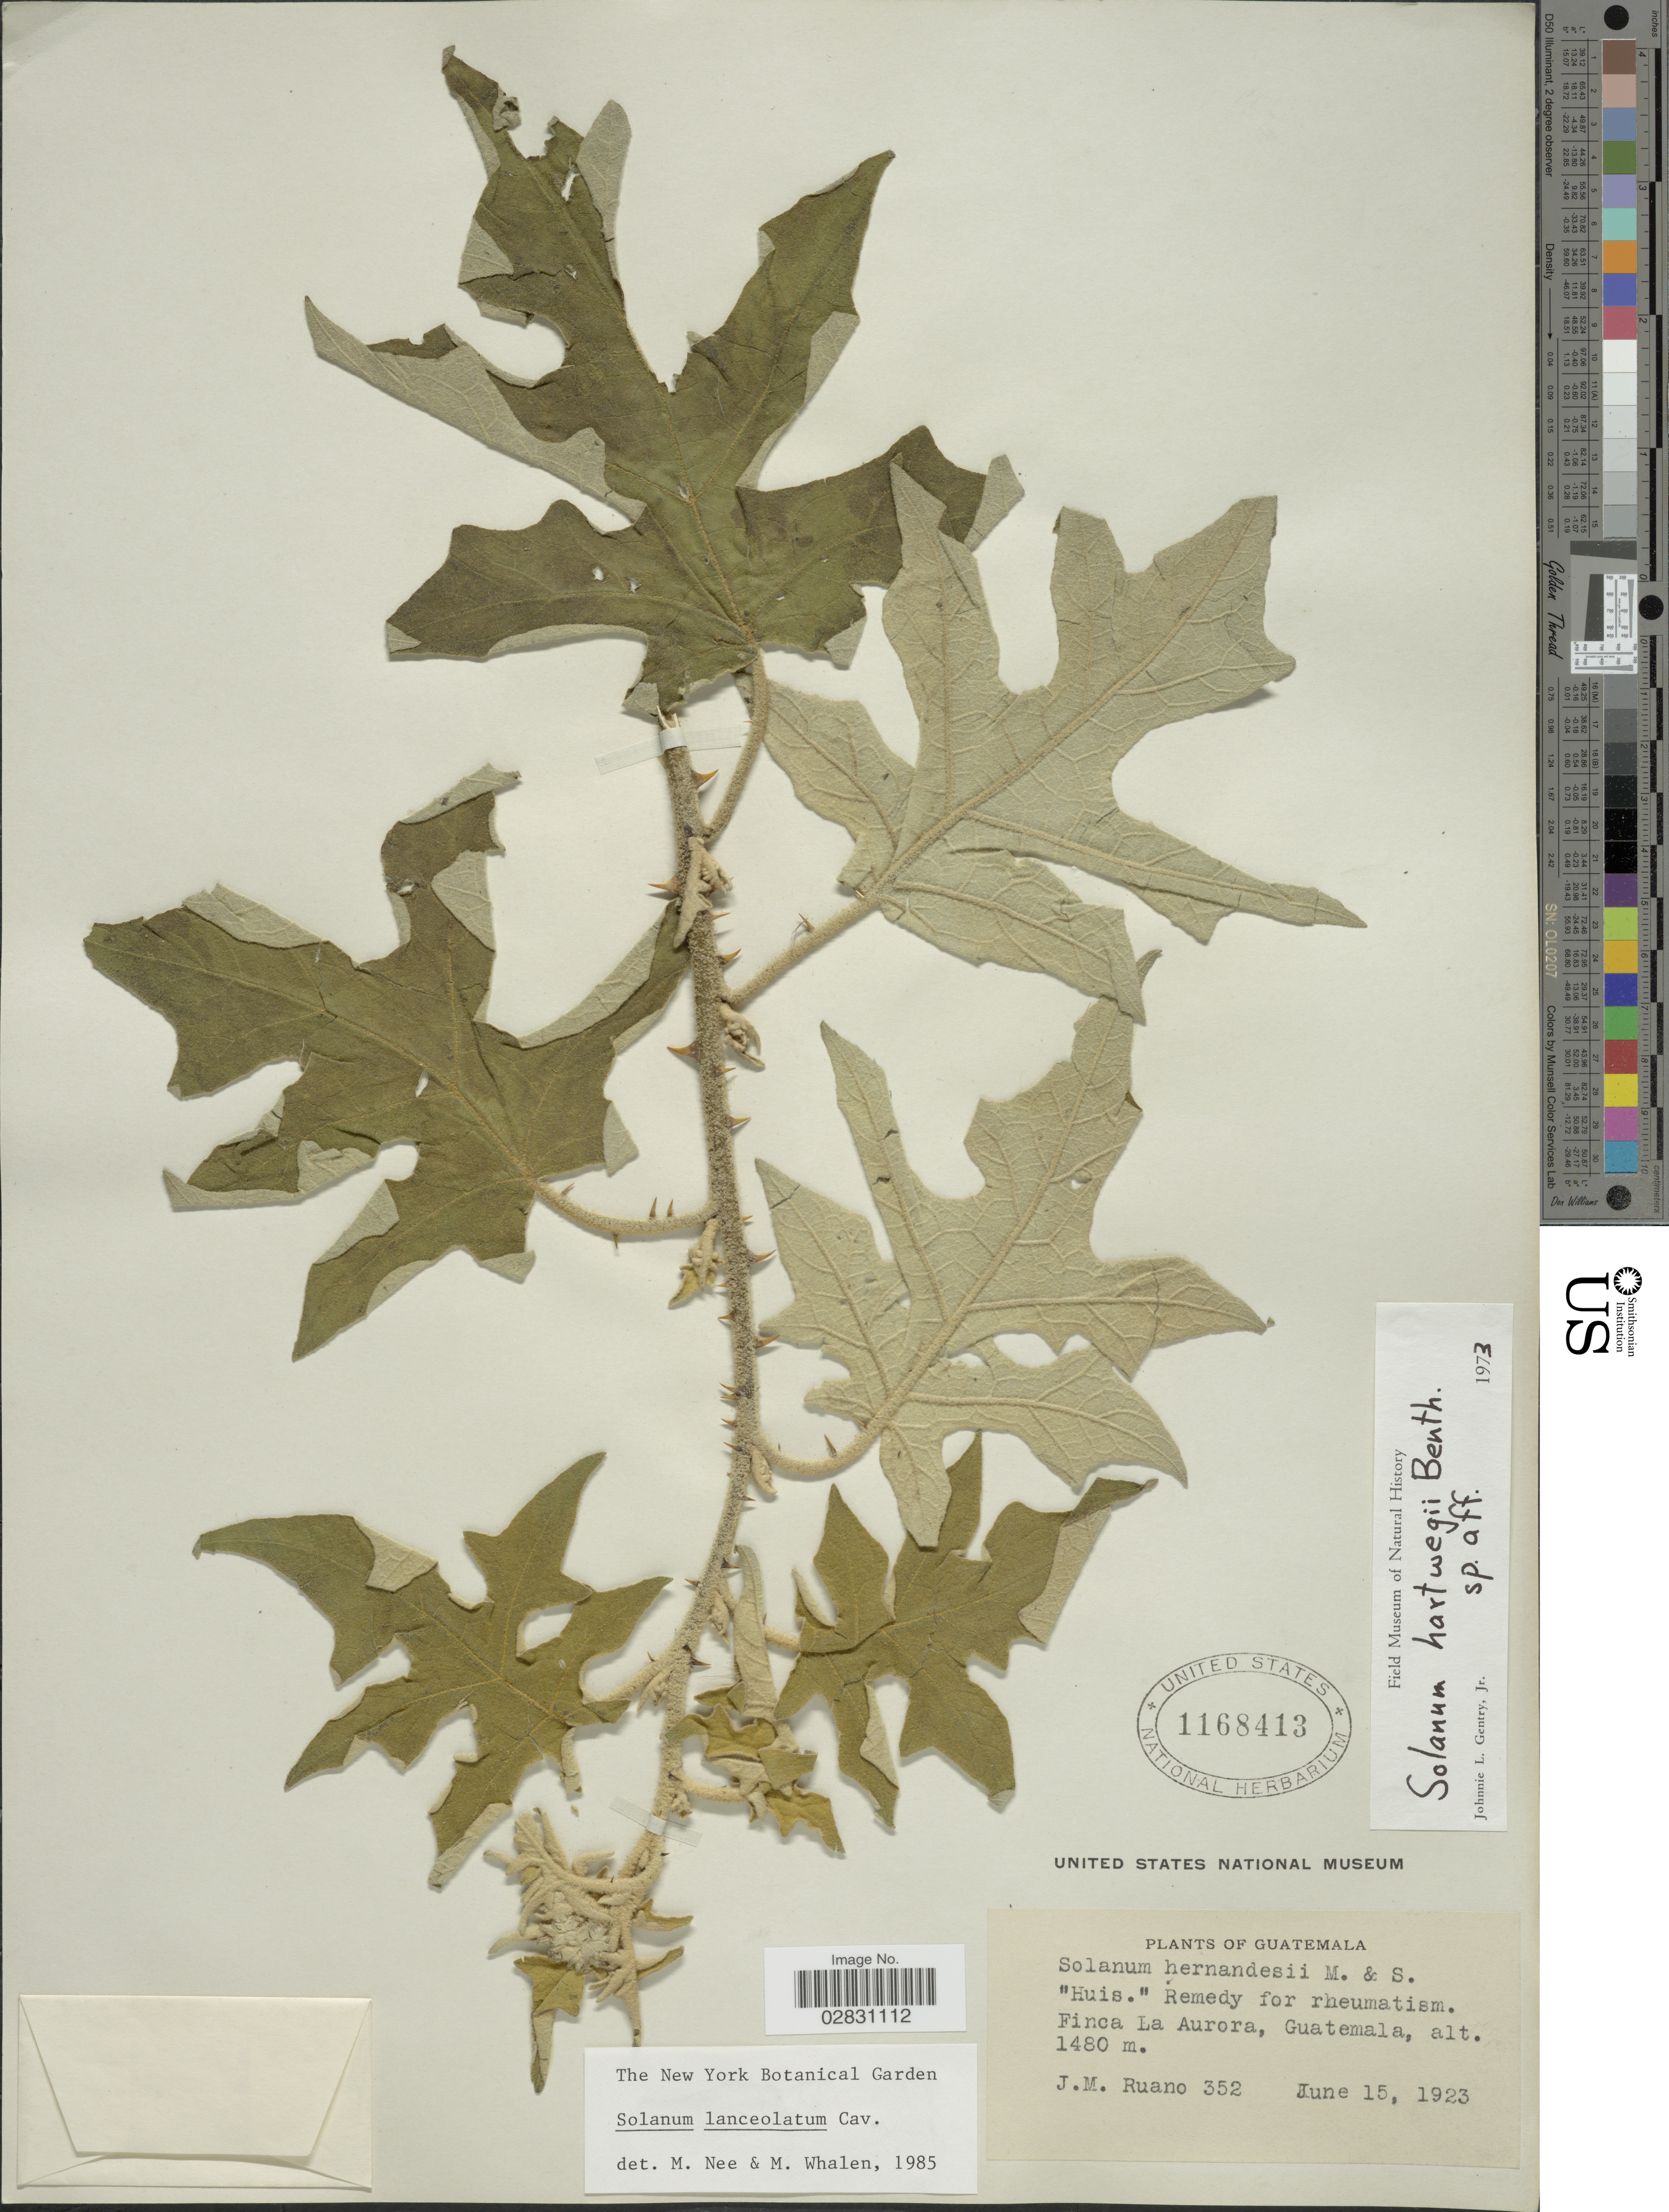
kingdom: Plantae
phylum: Tracheophyta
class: Magnoliopsida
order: Solanales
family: Solanaceae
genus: Solanum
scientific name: Solanum lanceolatum Berthault, nom. illeg.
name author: Berthault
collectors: J. Ruano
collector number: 352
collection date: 1923-06-15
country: Guatemala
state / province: Guatemala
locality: Finca La Aurora.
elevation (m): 1480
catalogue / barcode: US 1168413